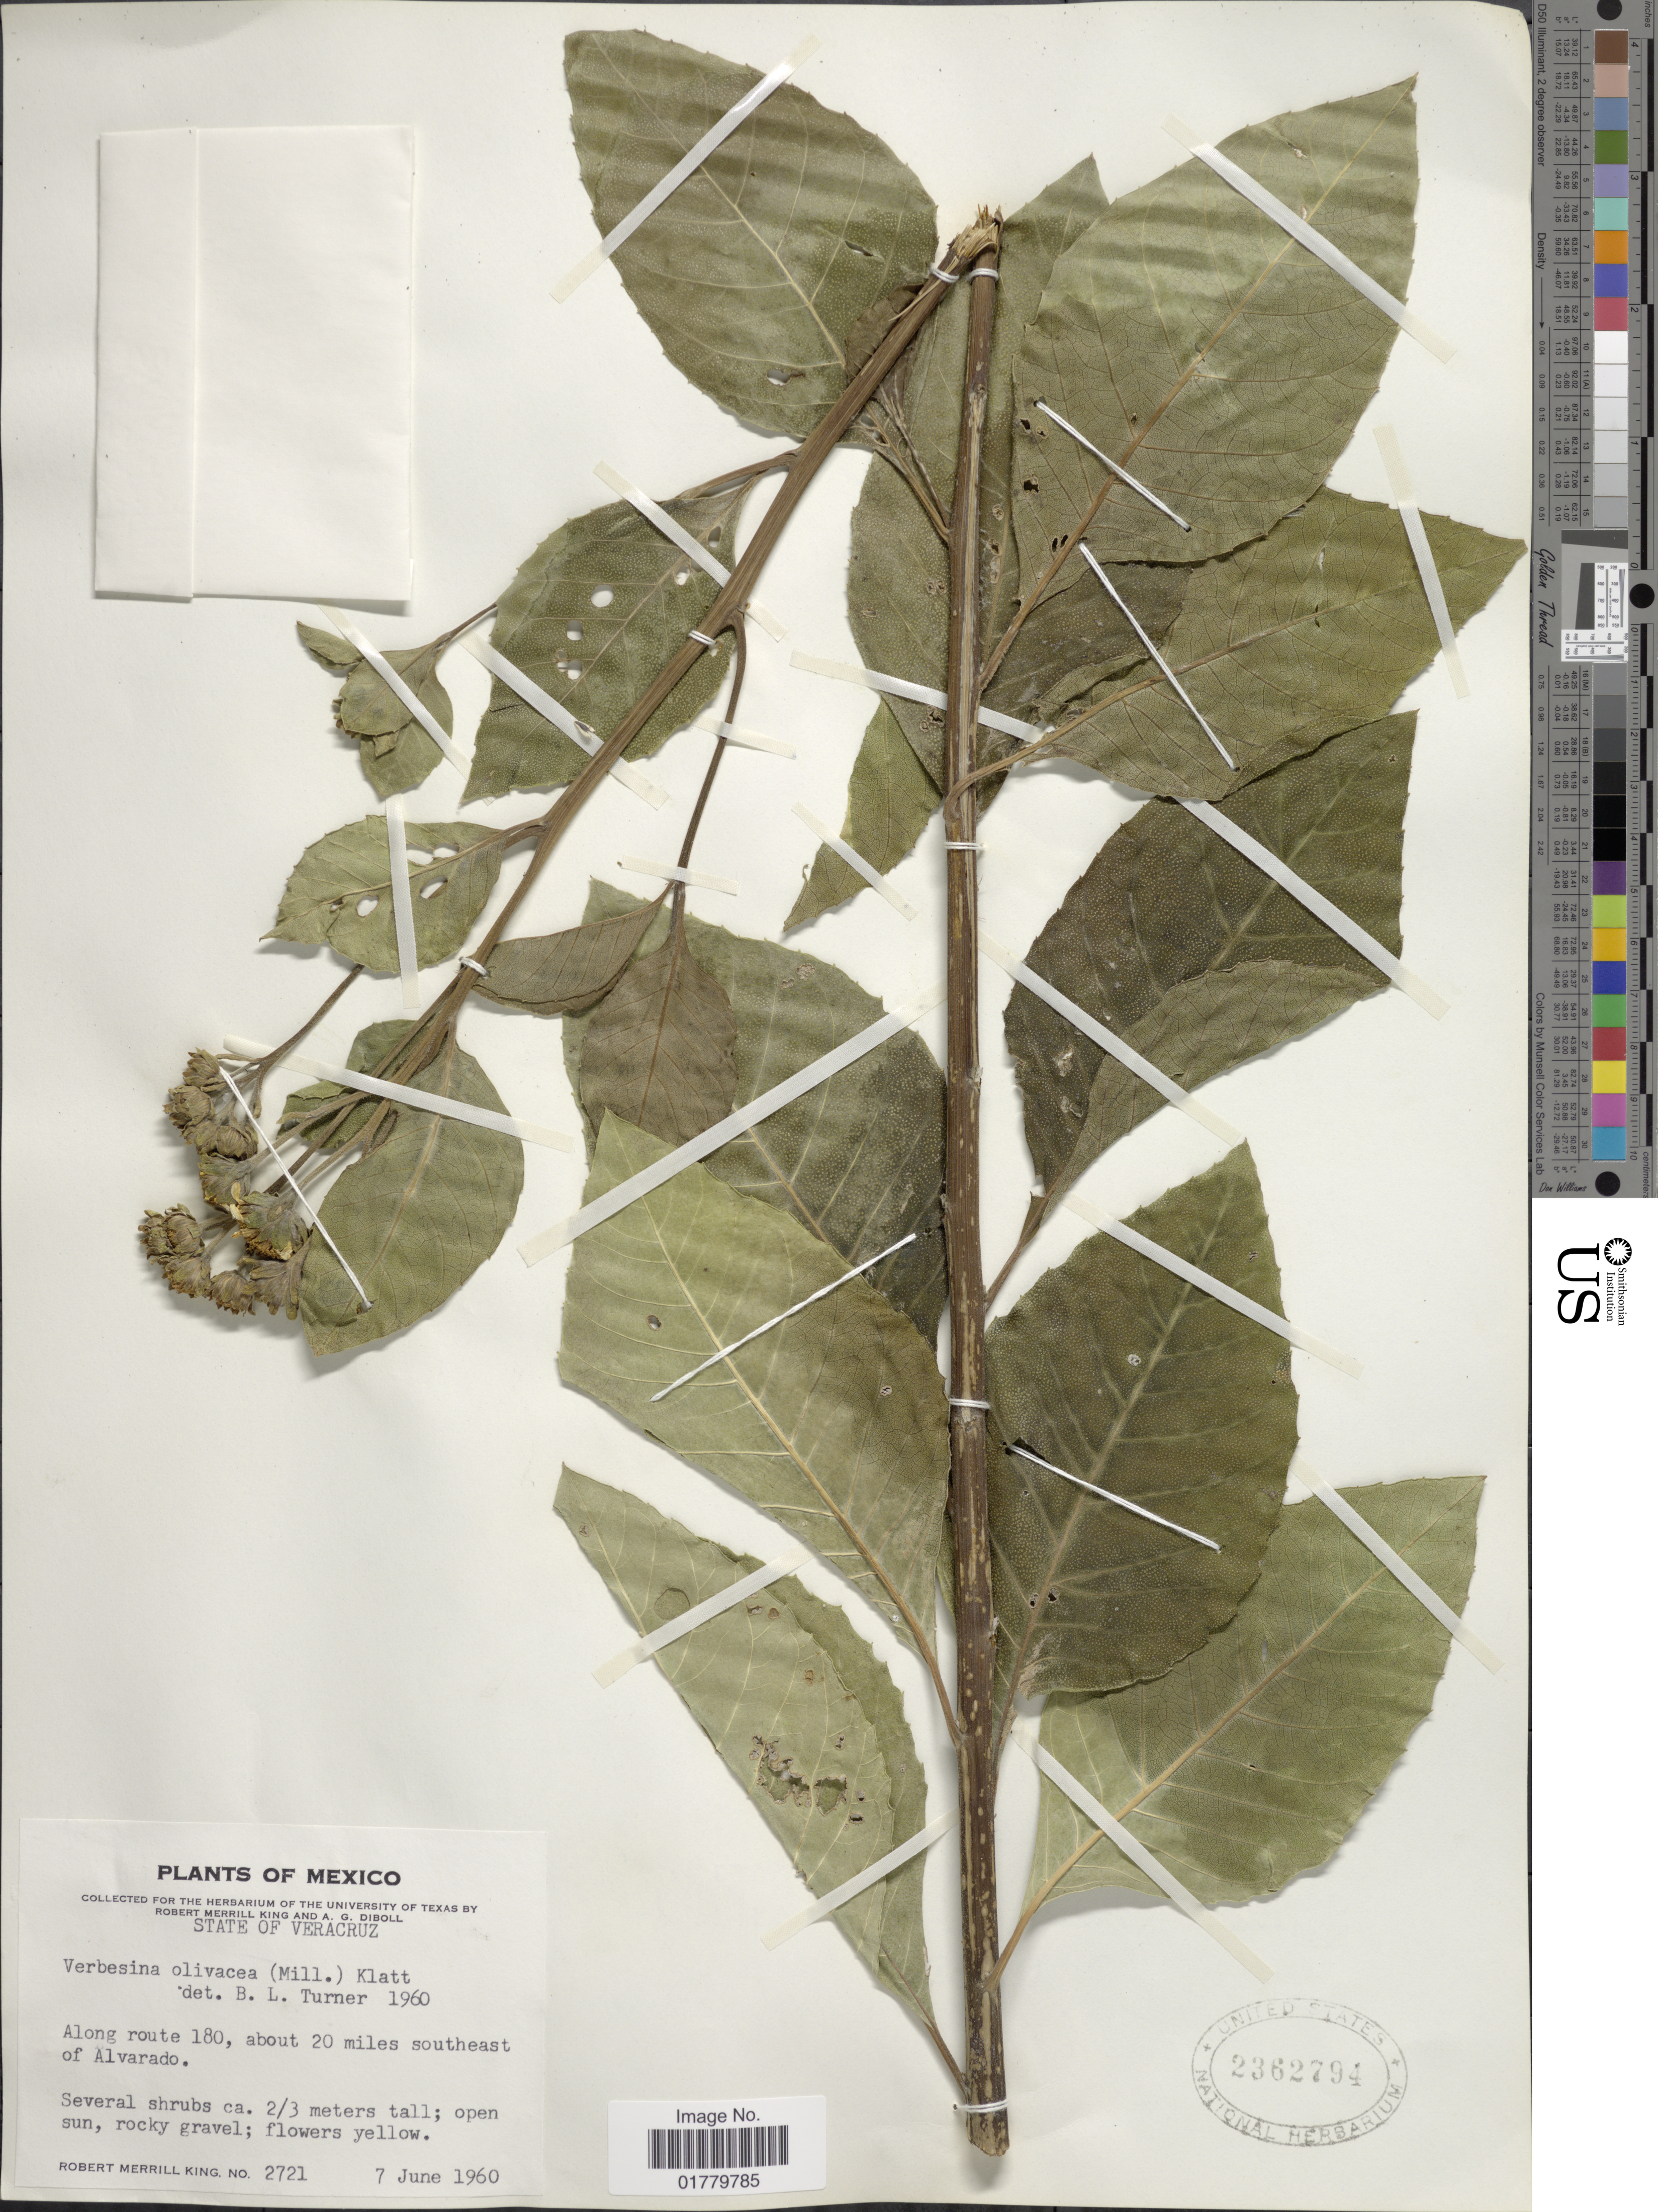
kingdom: Plantae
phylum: Tracheophyta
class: Magnoliopsida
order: Asterales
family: Asteraceae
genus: Verbesina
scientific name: Verbesina lindenii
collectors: R. M. King & A. Diboll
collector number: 2721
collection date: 1960-06-07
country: Mexico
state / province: Veracruz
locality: State of Veracruz. Along route 180, about 20 miles southeast of Alvarado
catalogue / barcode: US 2362794